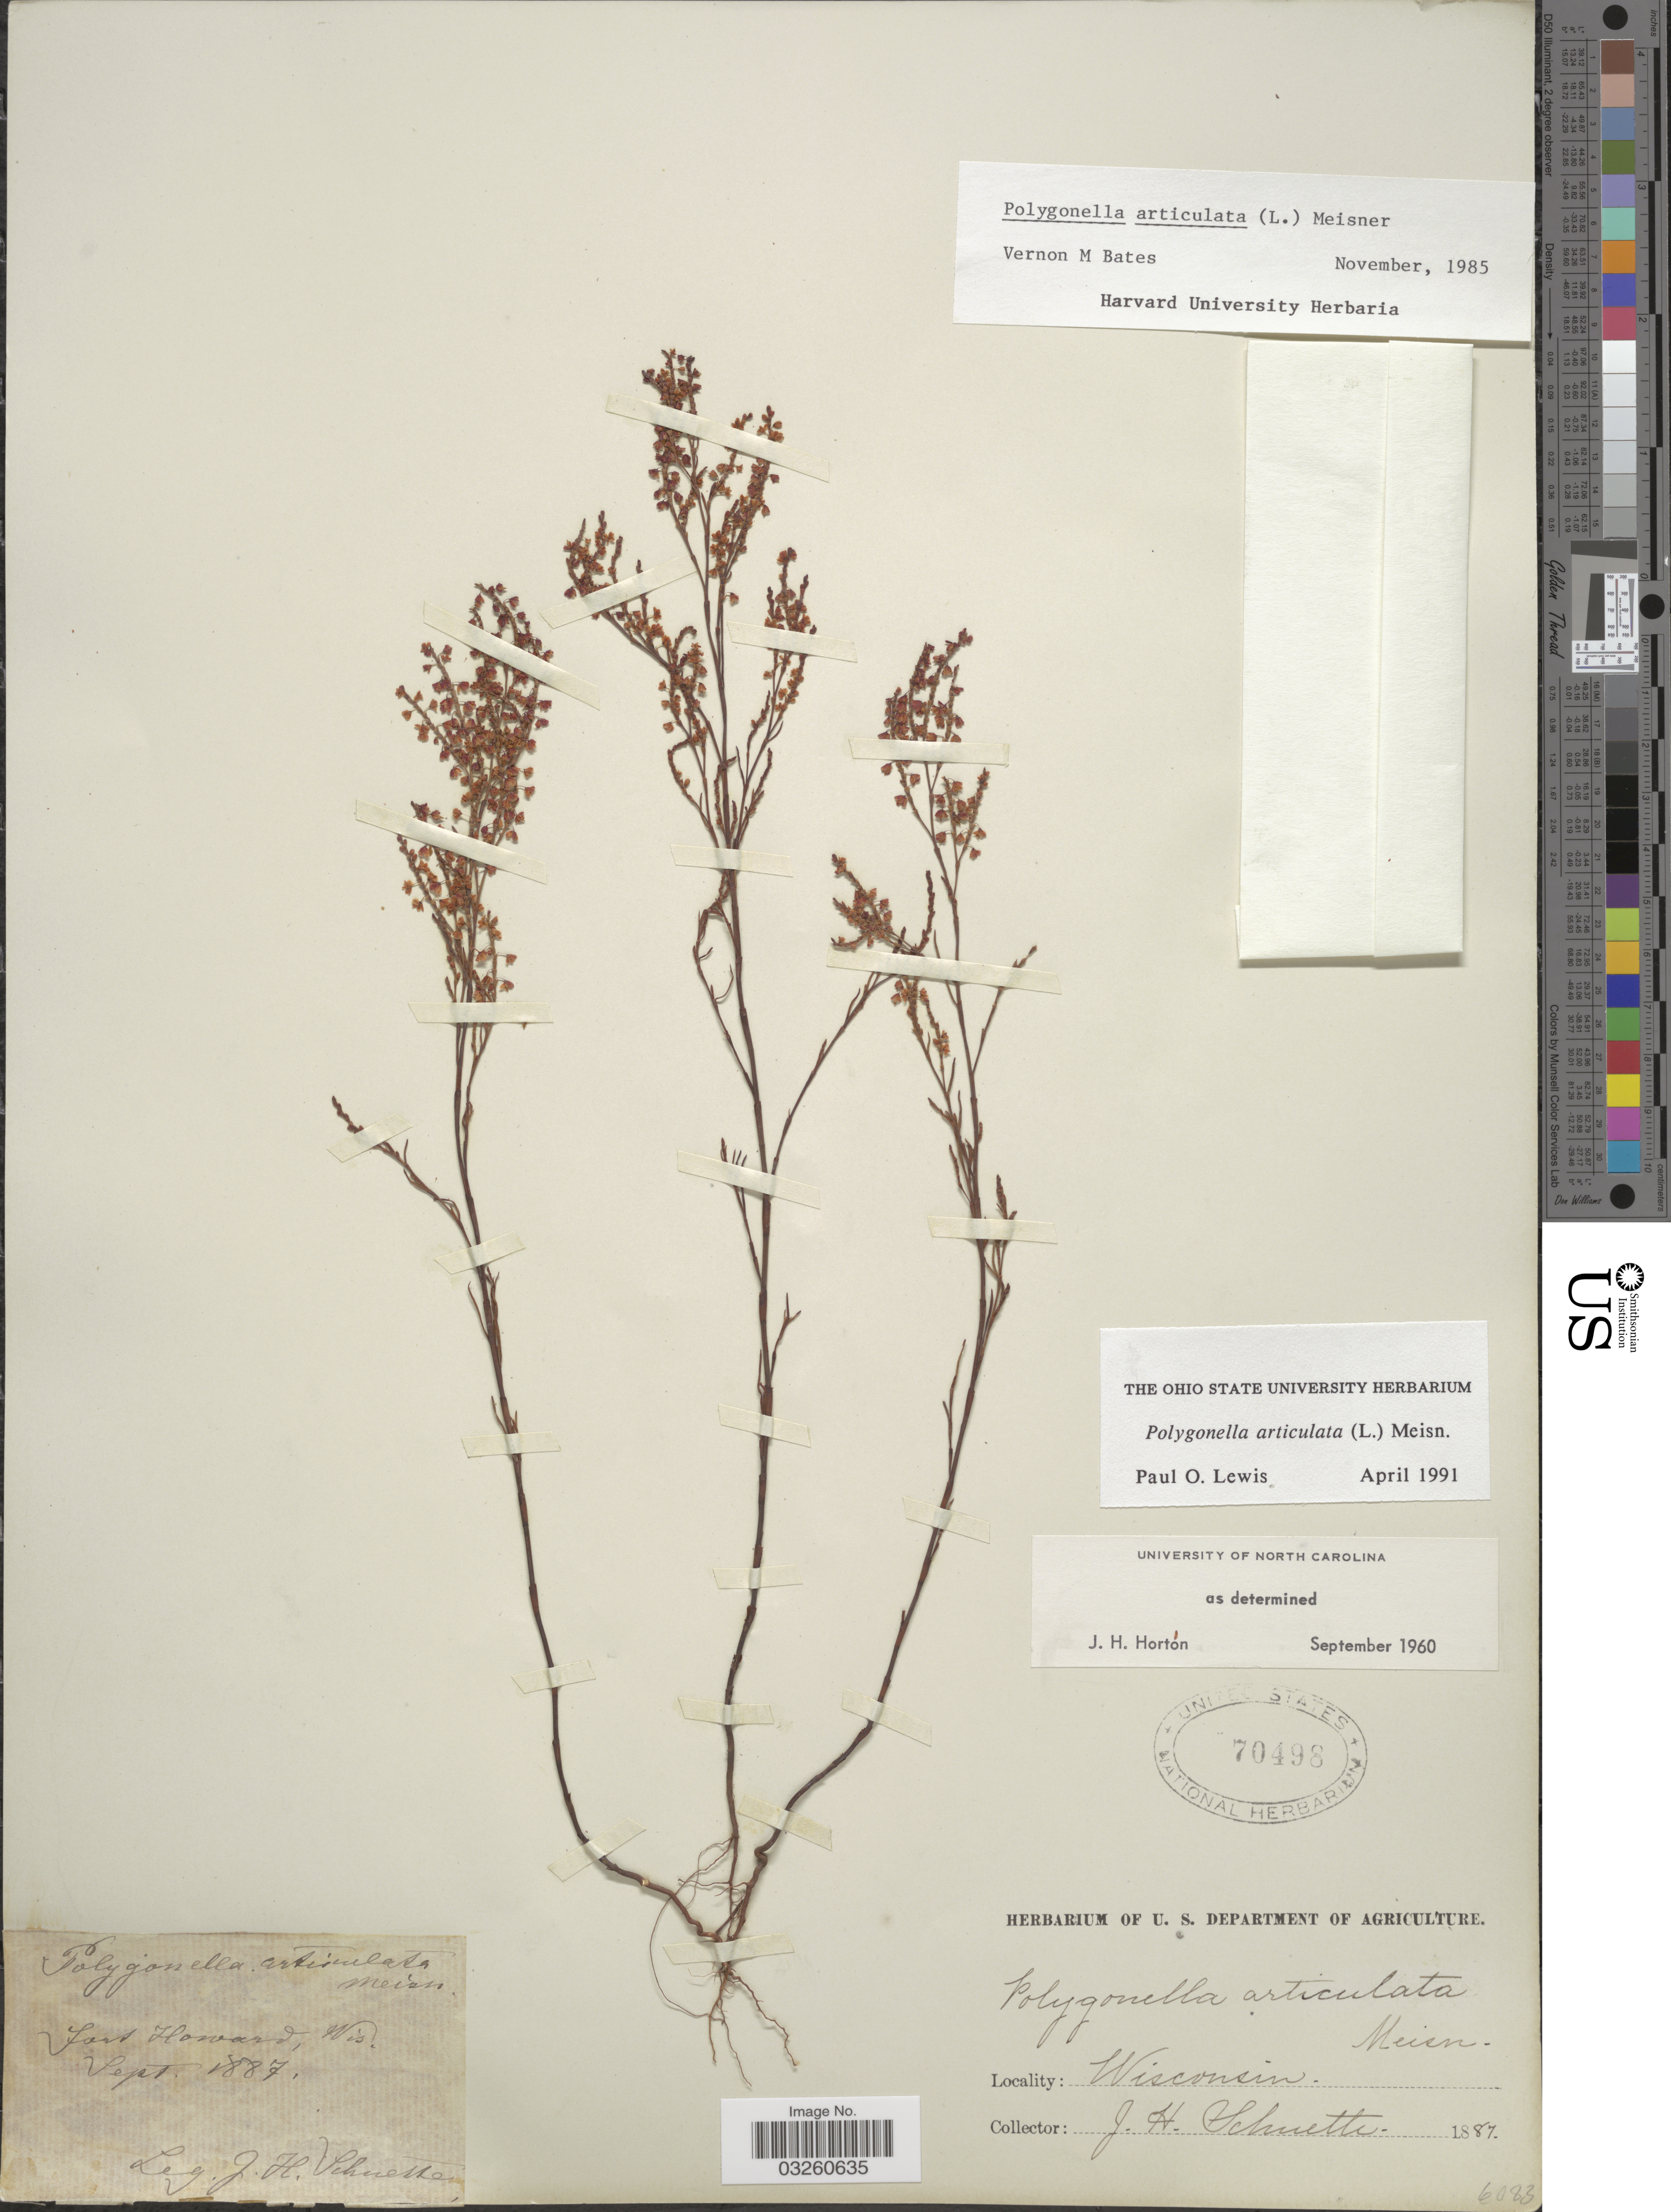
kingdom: Plantae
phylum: Tracheophyta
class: Magnoliopsida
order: Caryophyllales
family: Polygonaceae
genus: Polygonella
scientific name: Polygonella articulata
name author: (L.) Meisn.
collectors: J. Schutte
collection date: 1887-09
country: United States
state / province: Wisconsin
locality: Fort Howard.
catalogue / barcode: US 70498